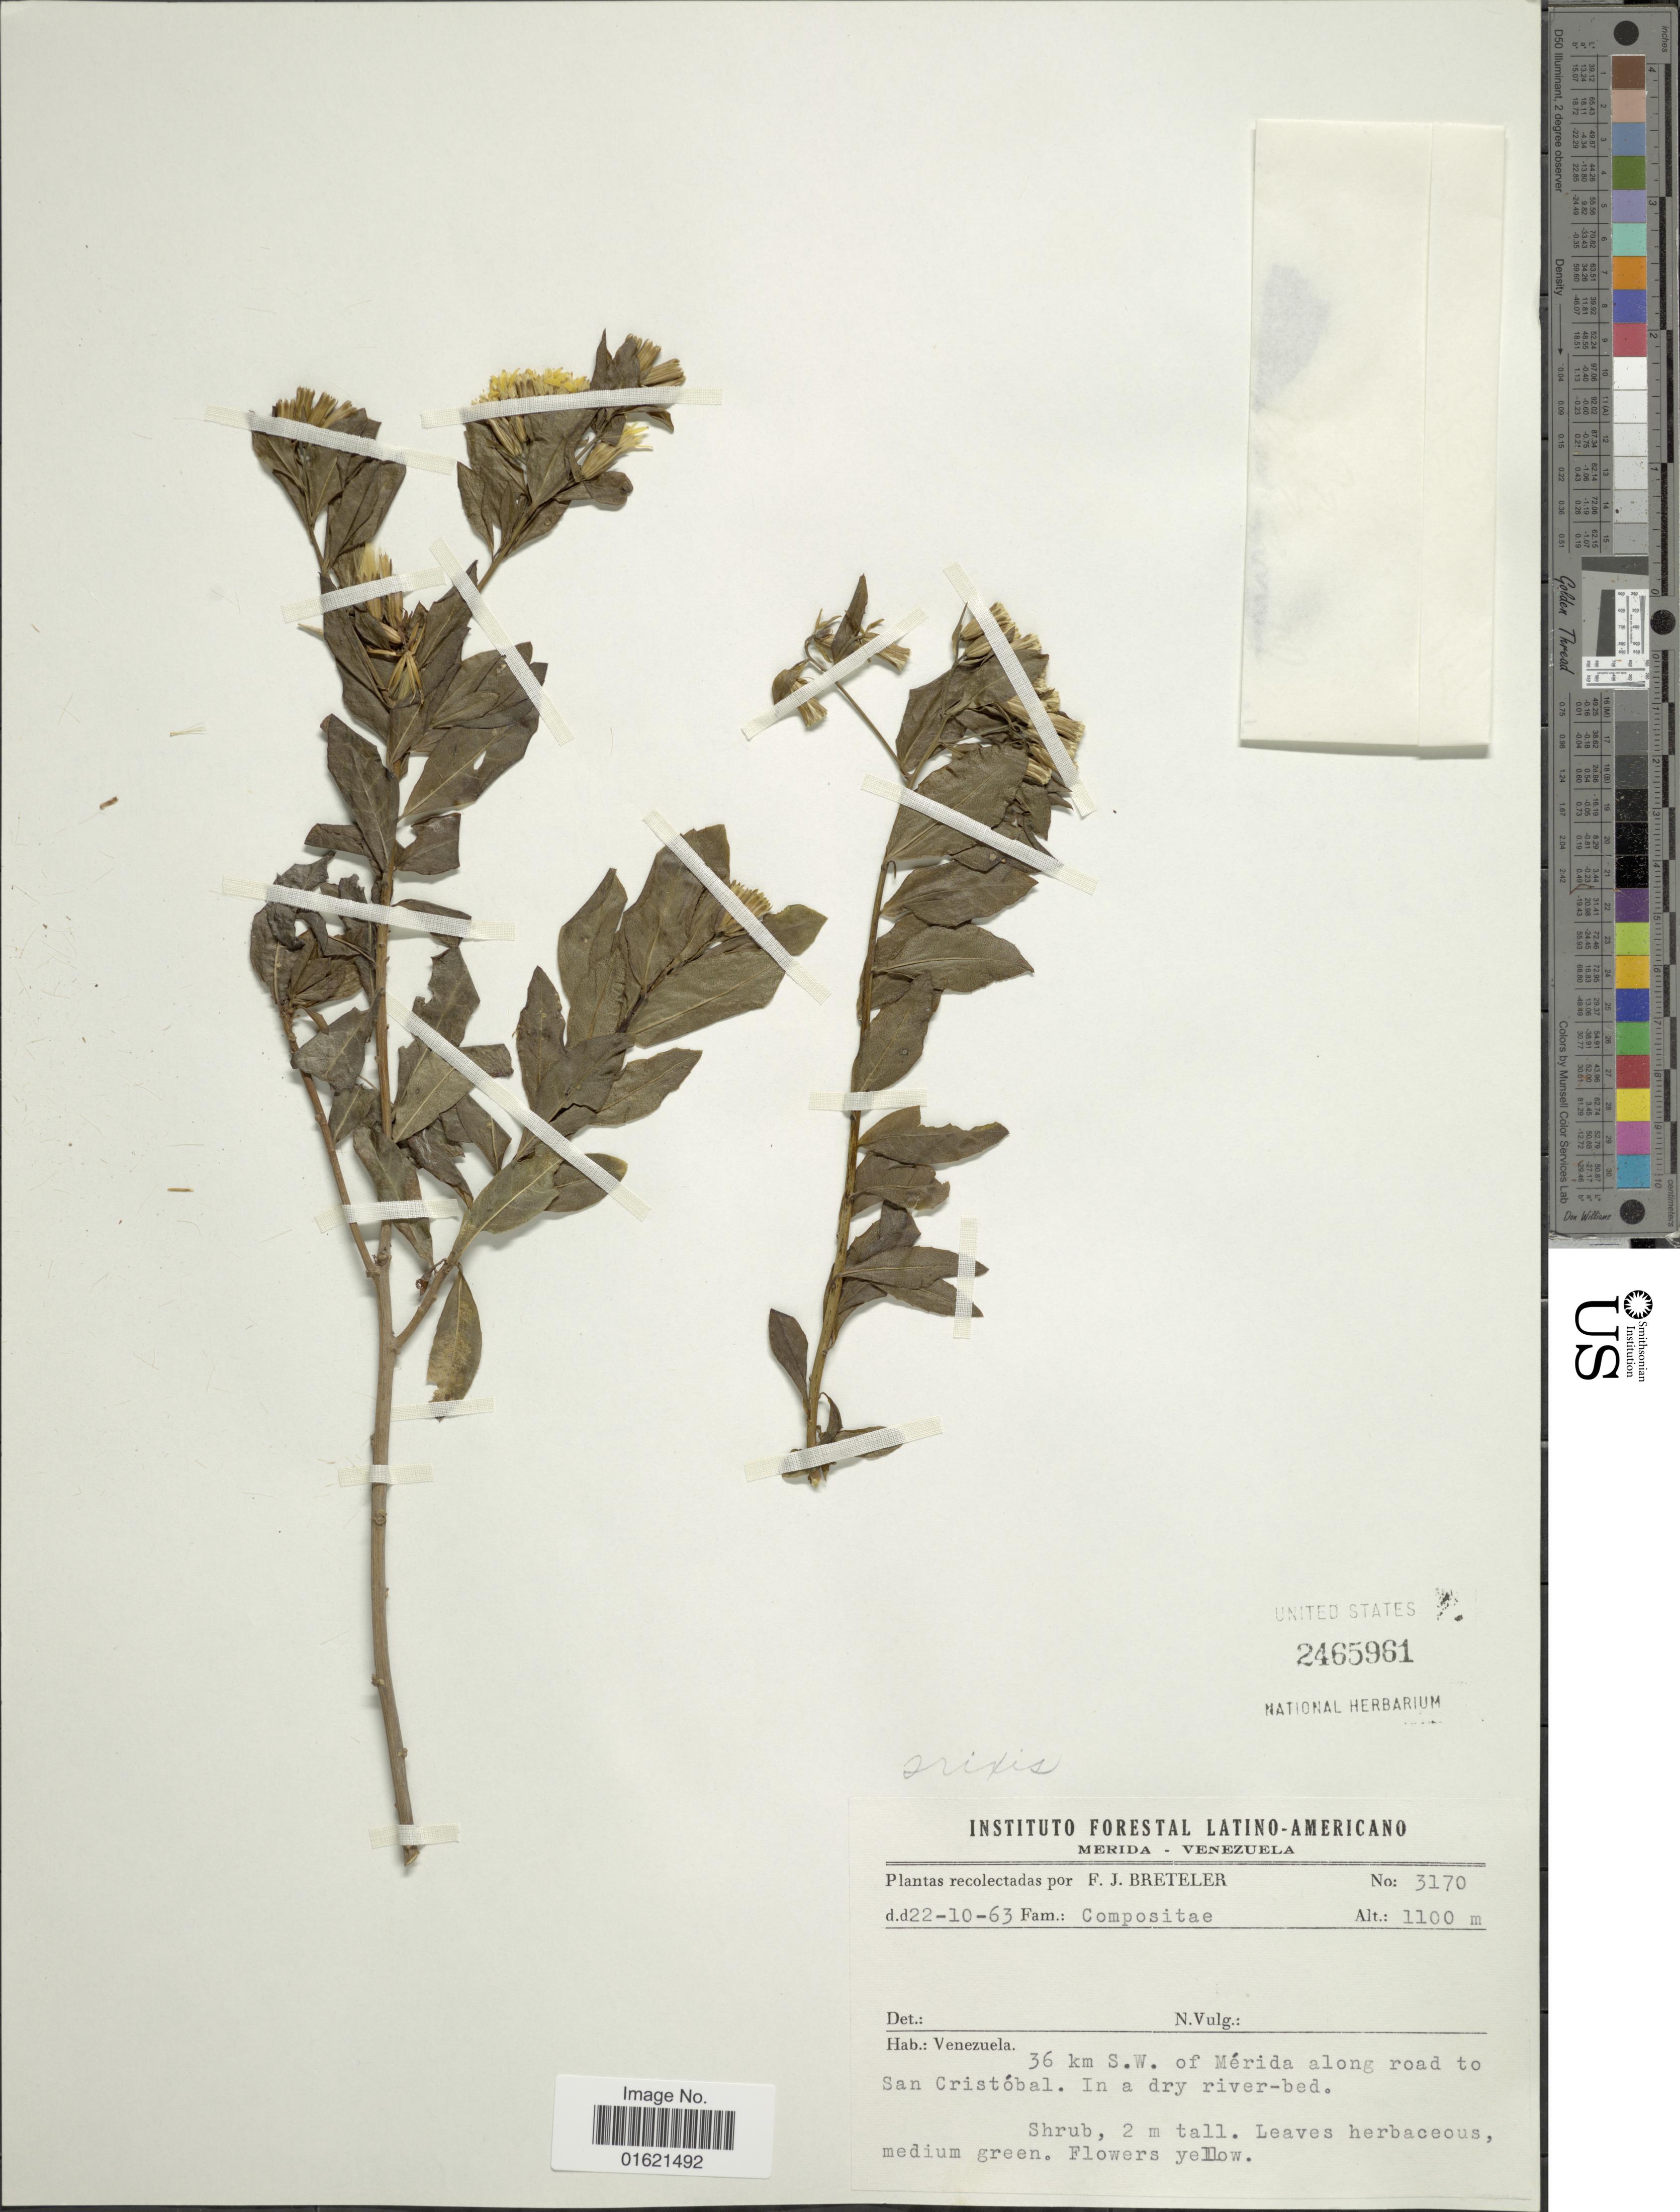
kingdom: Plantae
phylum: Tracheophyta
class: Magnoliopsida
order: Asterales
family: Asteraceae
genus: Trixis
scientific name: Trixis sp.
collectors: F. J. Breteler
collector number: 3170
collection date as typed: Transcribed d/m/y: 22/10/63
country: Venezuela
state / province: Mérida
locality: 36 km S. W. of Merida along road to Sam Cristobal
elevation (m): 1100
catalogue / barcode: US 2465961